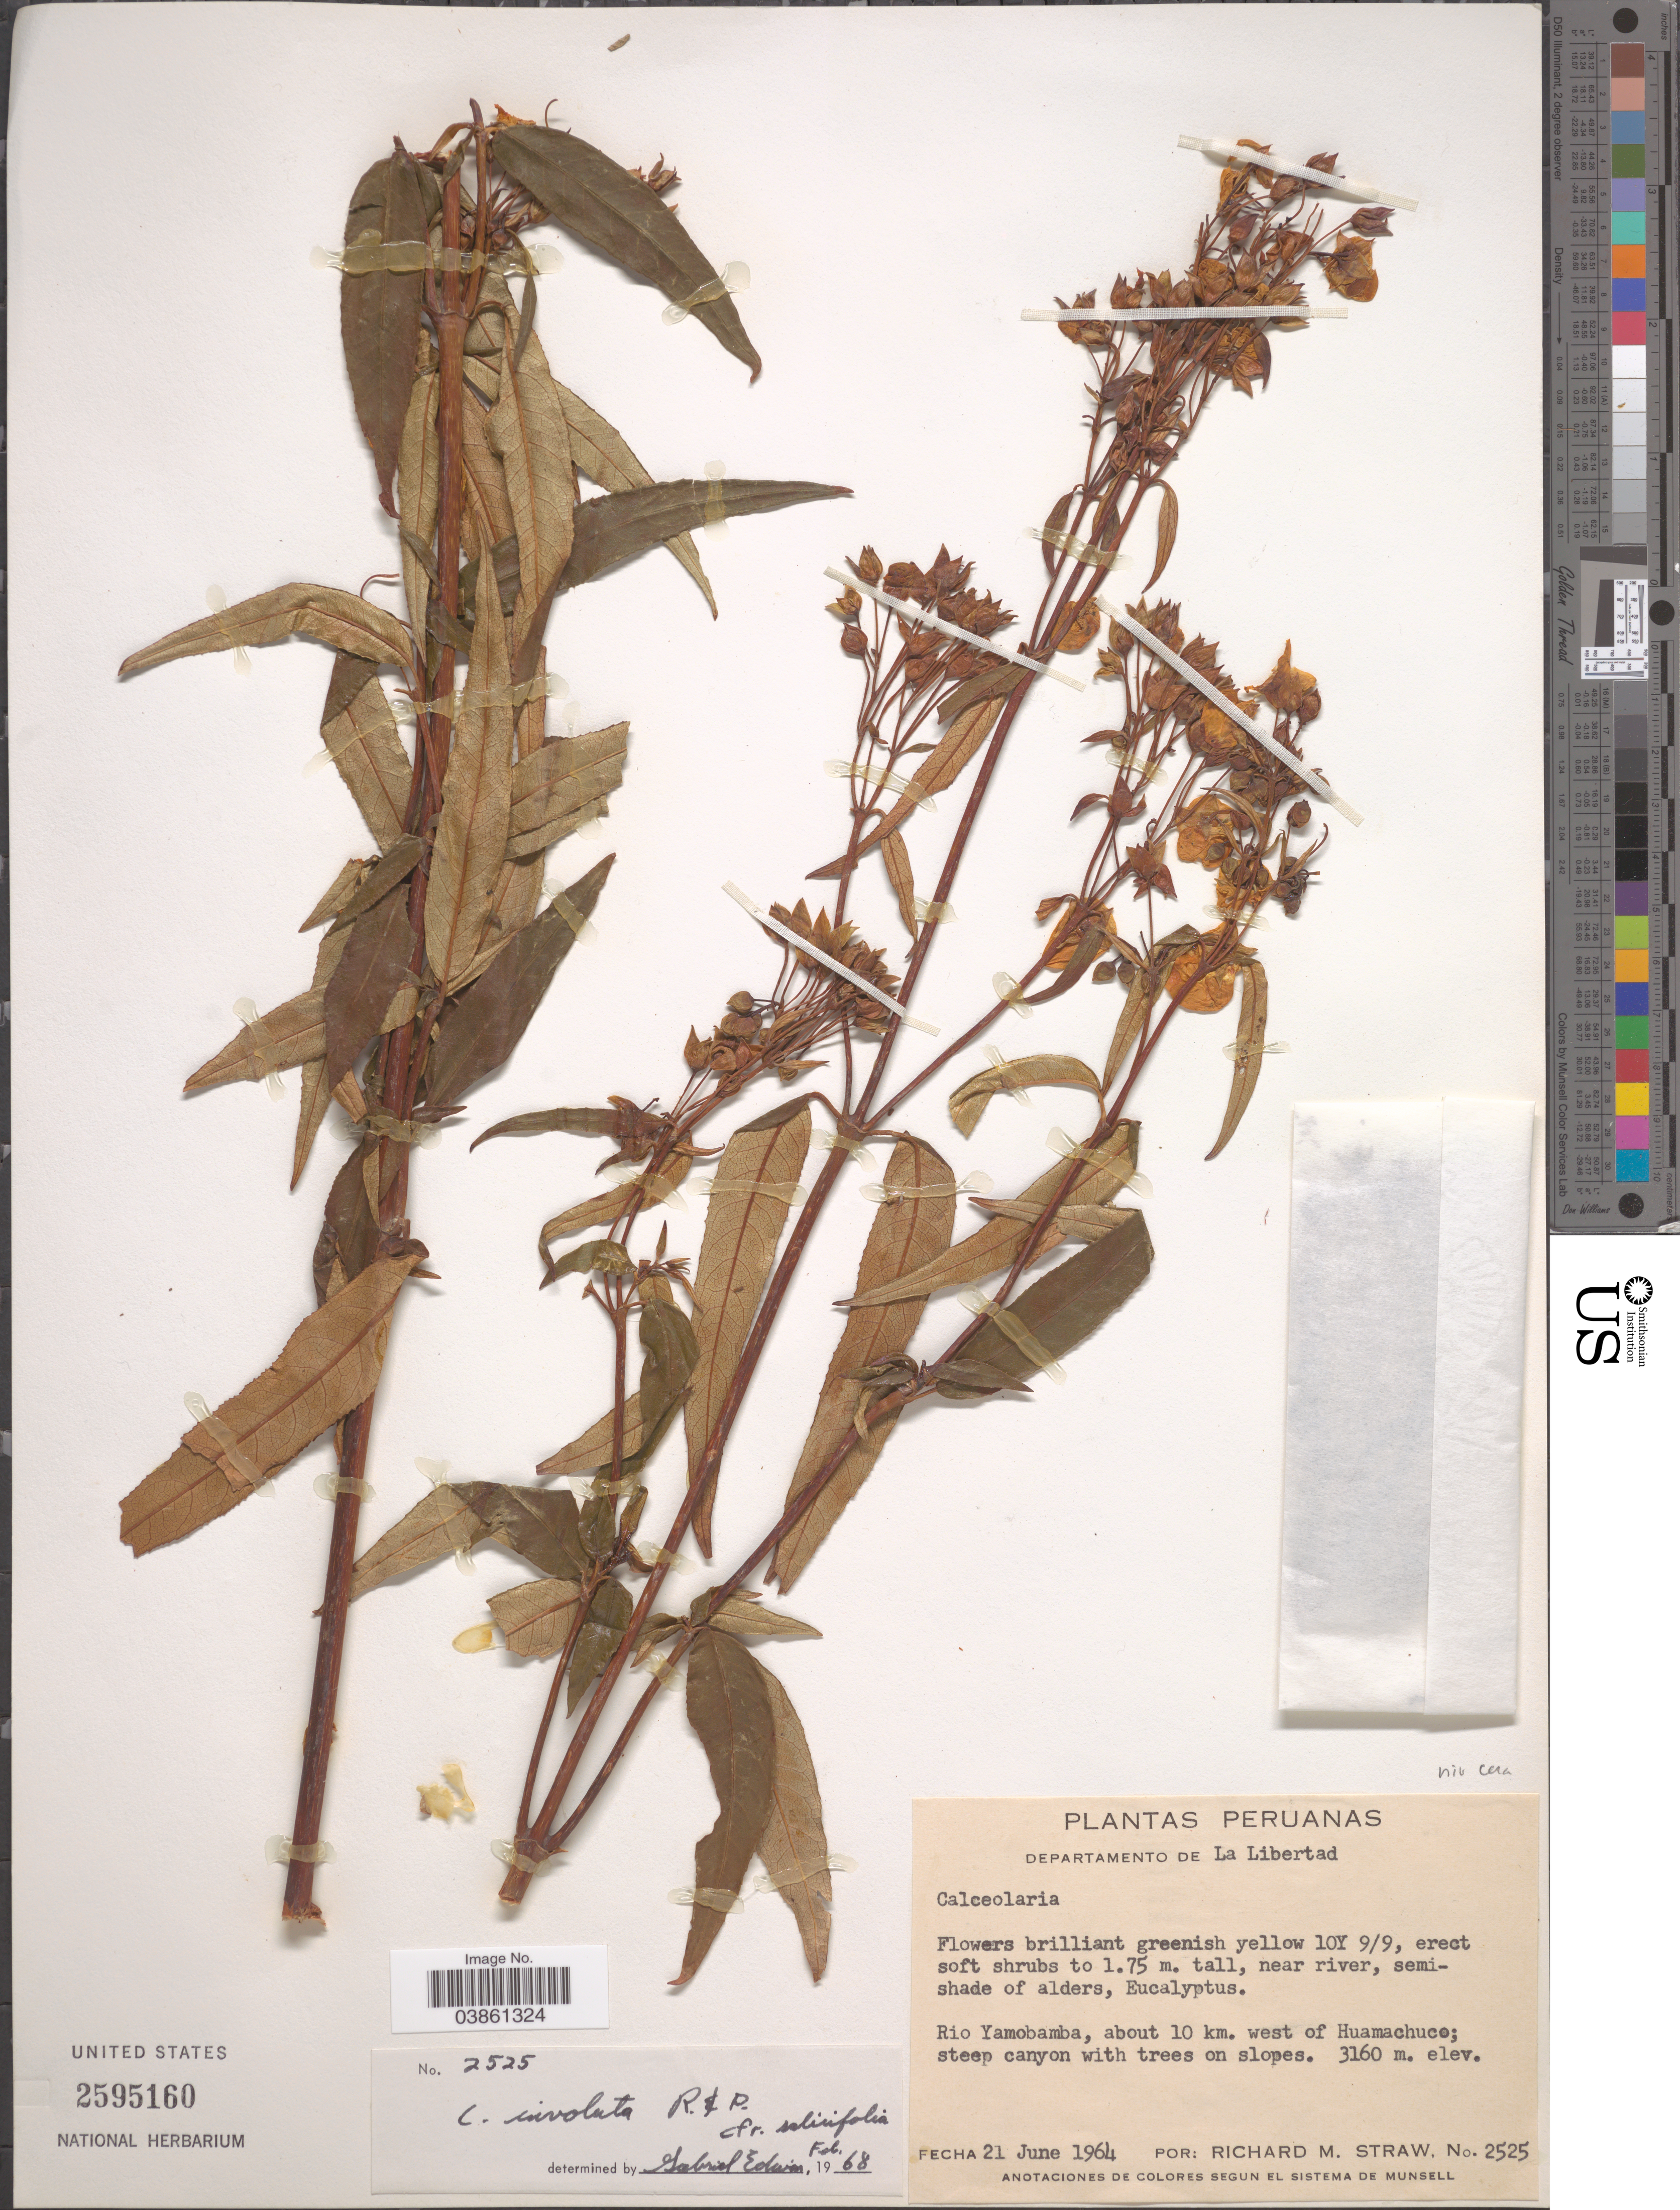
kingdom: Plantae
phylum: Tracheophyta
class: Magnoliopsida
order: Lamiales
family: Calceolariaceae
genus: Calceolaria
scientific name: Calceolaria nivalis subsp. cerasifolia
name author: (Benth.) Molau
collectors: R. M. Straw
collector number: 2525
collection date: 1964-06-21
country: Peru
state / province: La Libertad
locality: Departamento de La Libertad. Rio Yamobamba, about 10 km. west of Huamachuco.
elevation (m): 3160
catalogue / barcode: US 2595160